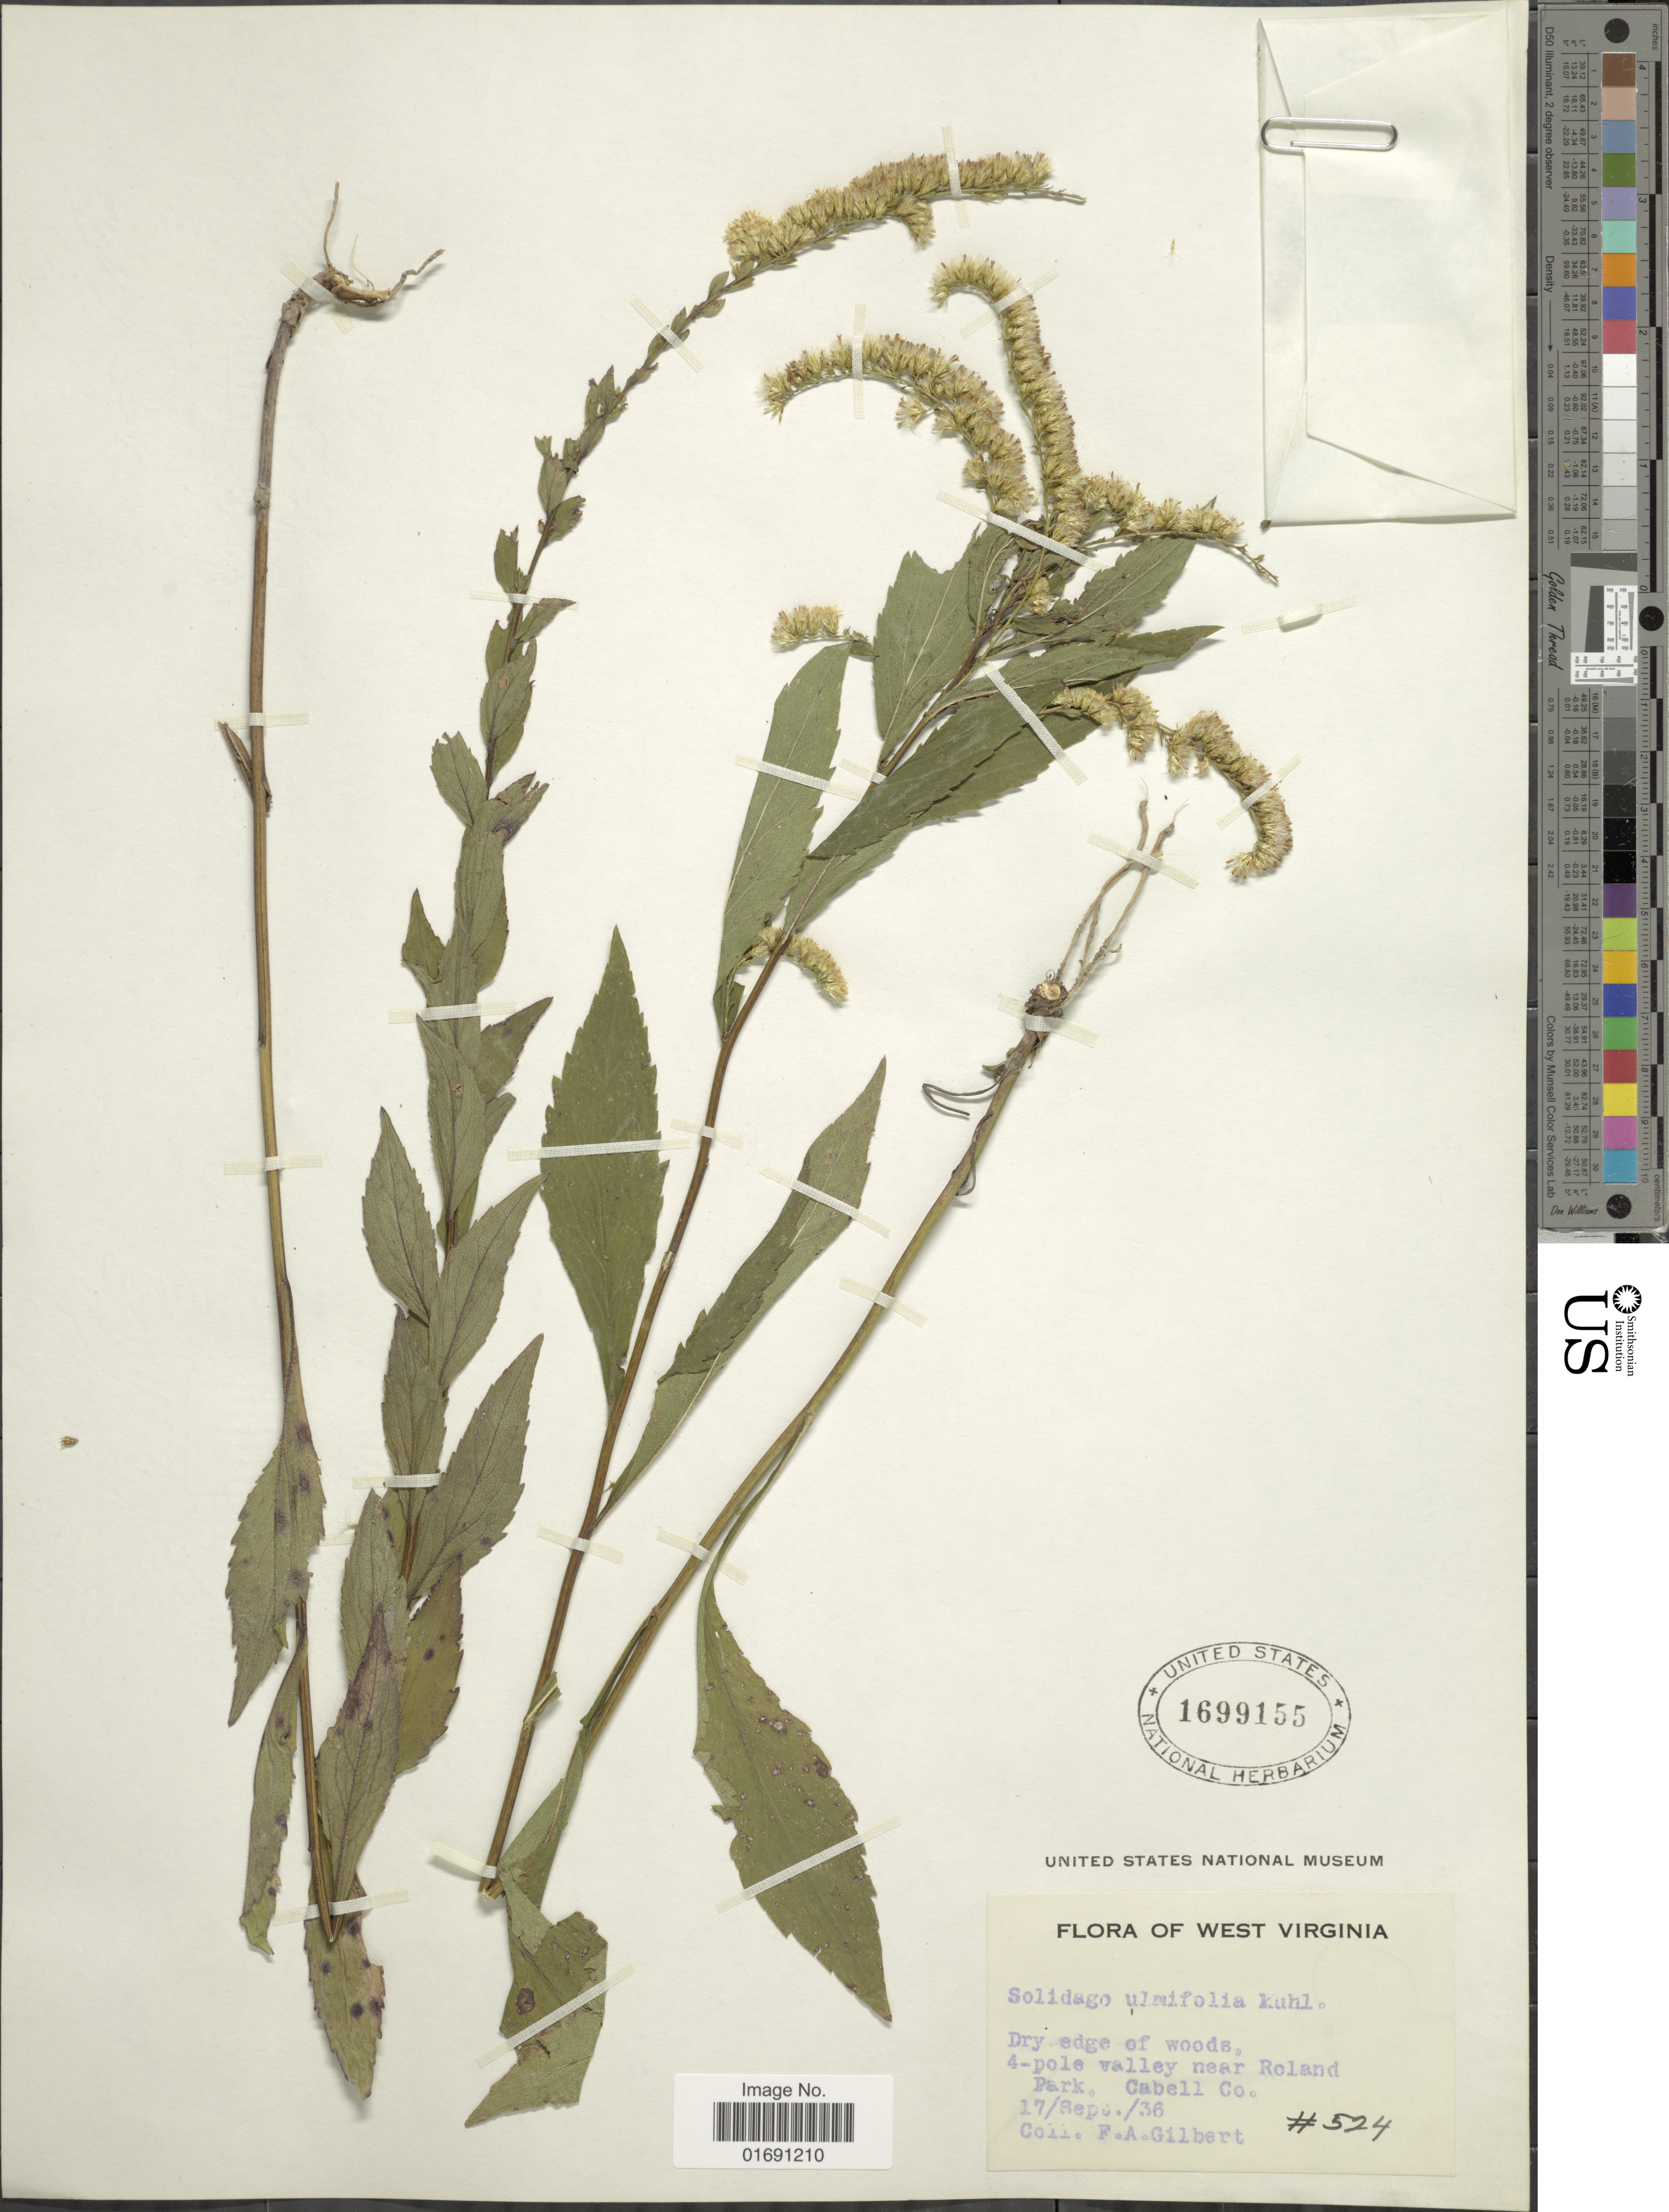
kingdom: Plantae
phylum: Tracheophyta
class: Magnoliopsida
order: Asterales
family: Asteraceae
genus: Solidago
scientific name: Solidago ulmifolia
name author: Muhl. ex Willd.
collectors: F. A. Gilbert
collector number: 524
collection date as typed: Transcribed d/m/y: 17/9/36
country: United States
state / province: West Virginia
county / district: Cabell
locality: Dry edge of woods. 4-pole valley near Roland Park, Cabell Co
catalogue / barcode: US 1699155